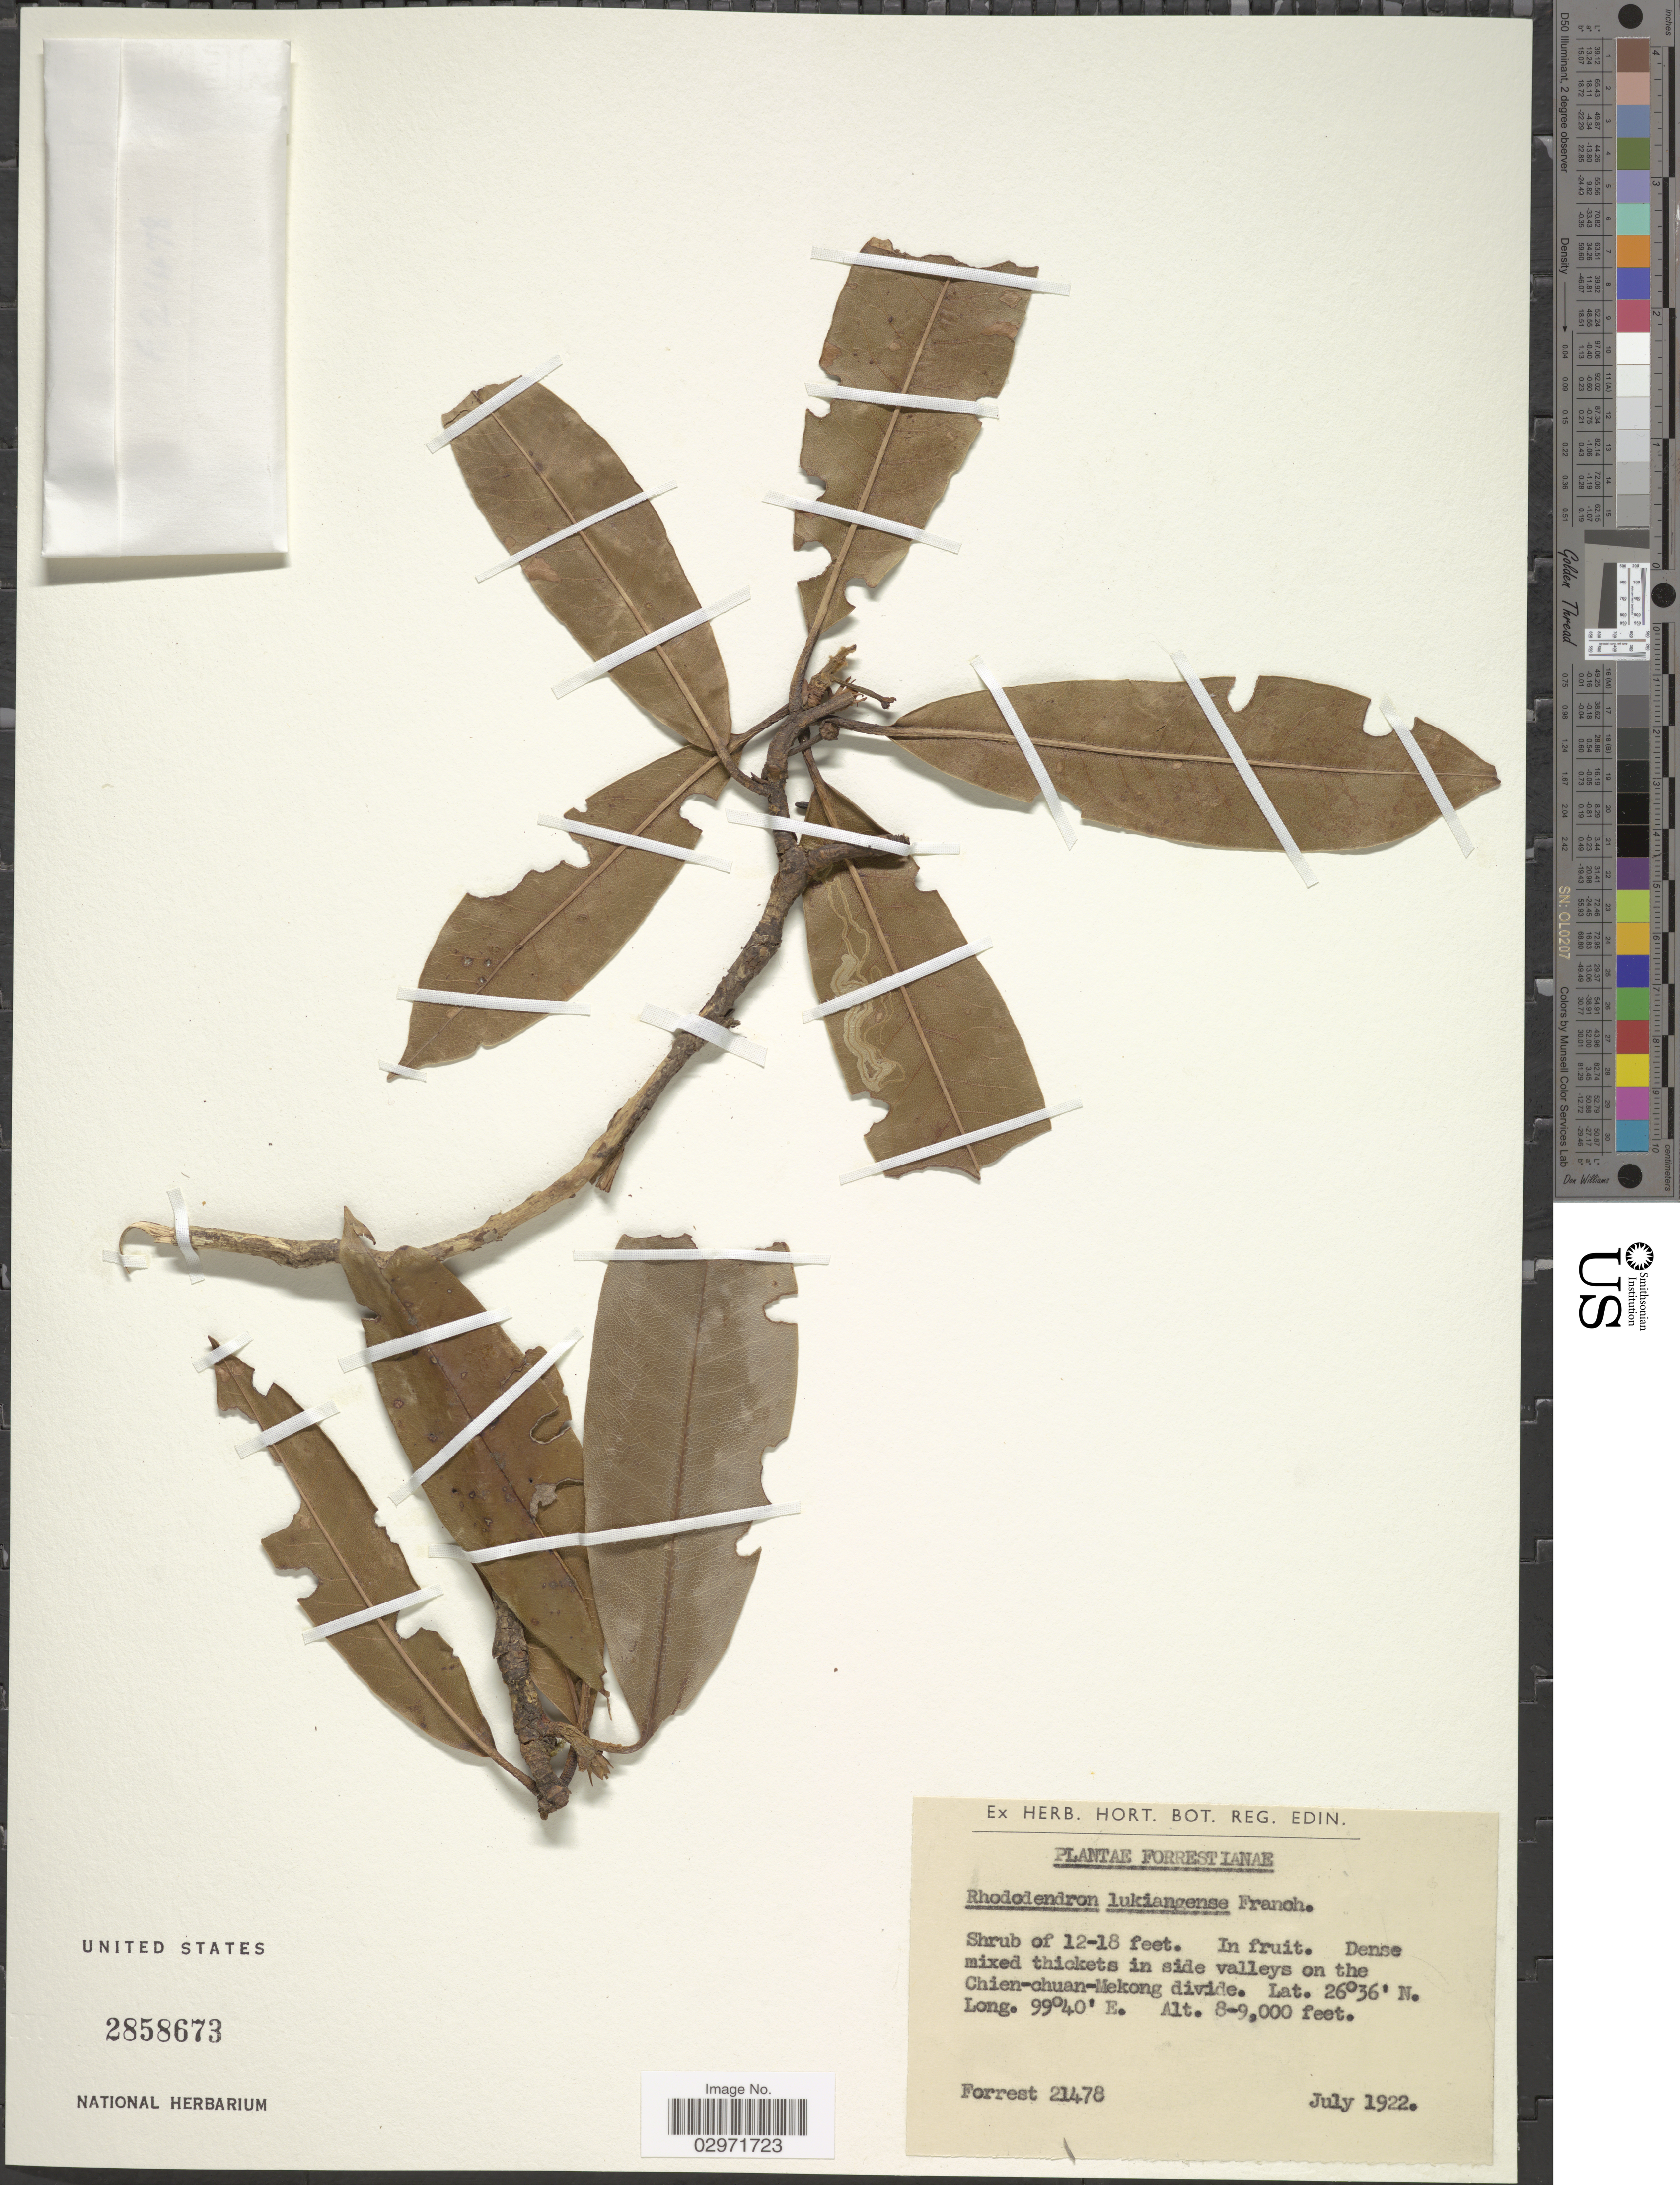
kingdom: Plantae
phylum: Tracheophyta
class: Magnoliopsida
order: Ericales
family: Ericaceae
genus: Rhododendron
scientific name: Rhododendron lukiangense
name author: Franch.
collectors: -. Forrest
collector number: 21478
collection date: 1922-07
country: China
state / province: Yunnan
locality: On the Chien-chuan-Mekong divide.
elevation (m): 2438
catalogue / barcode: US 2858673